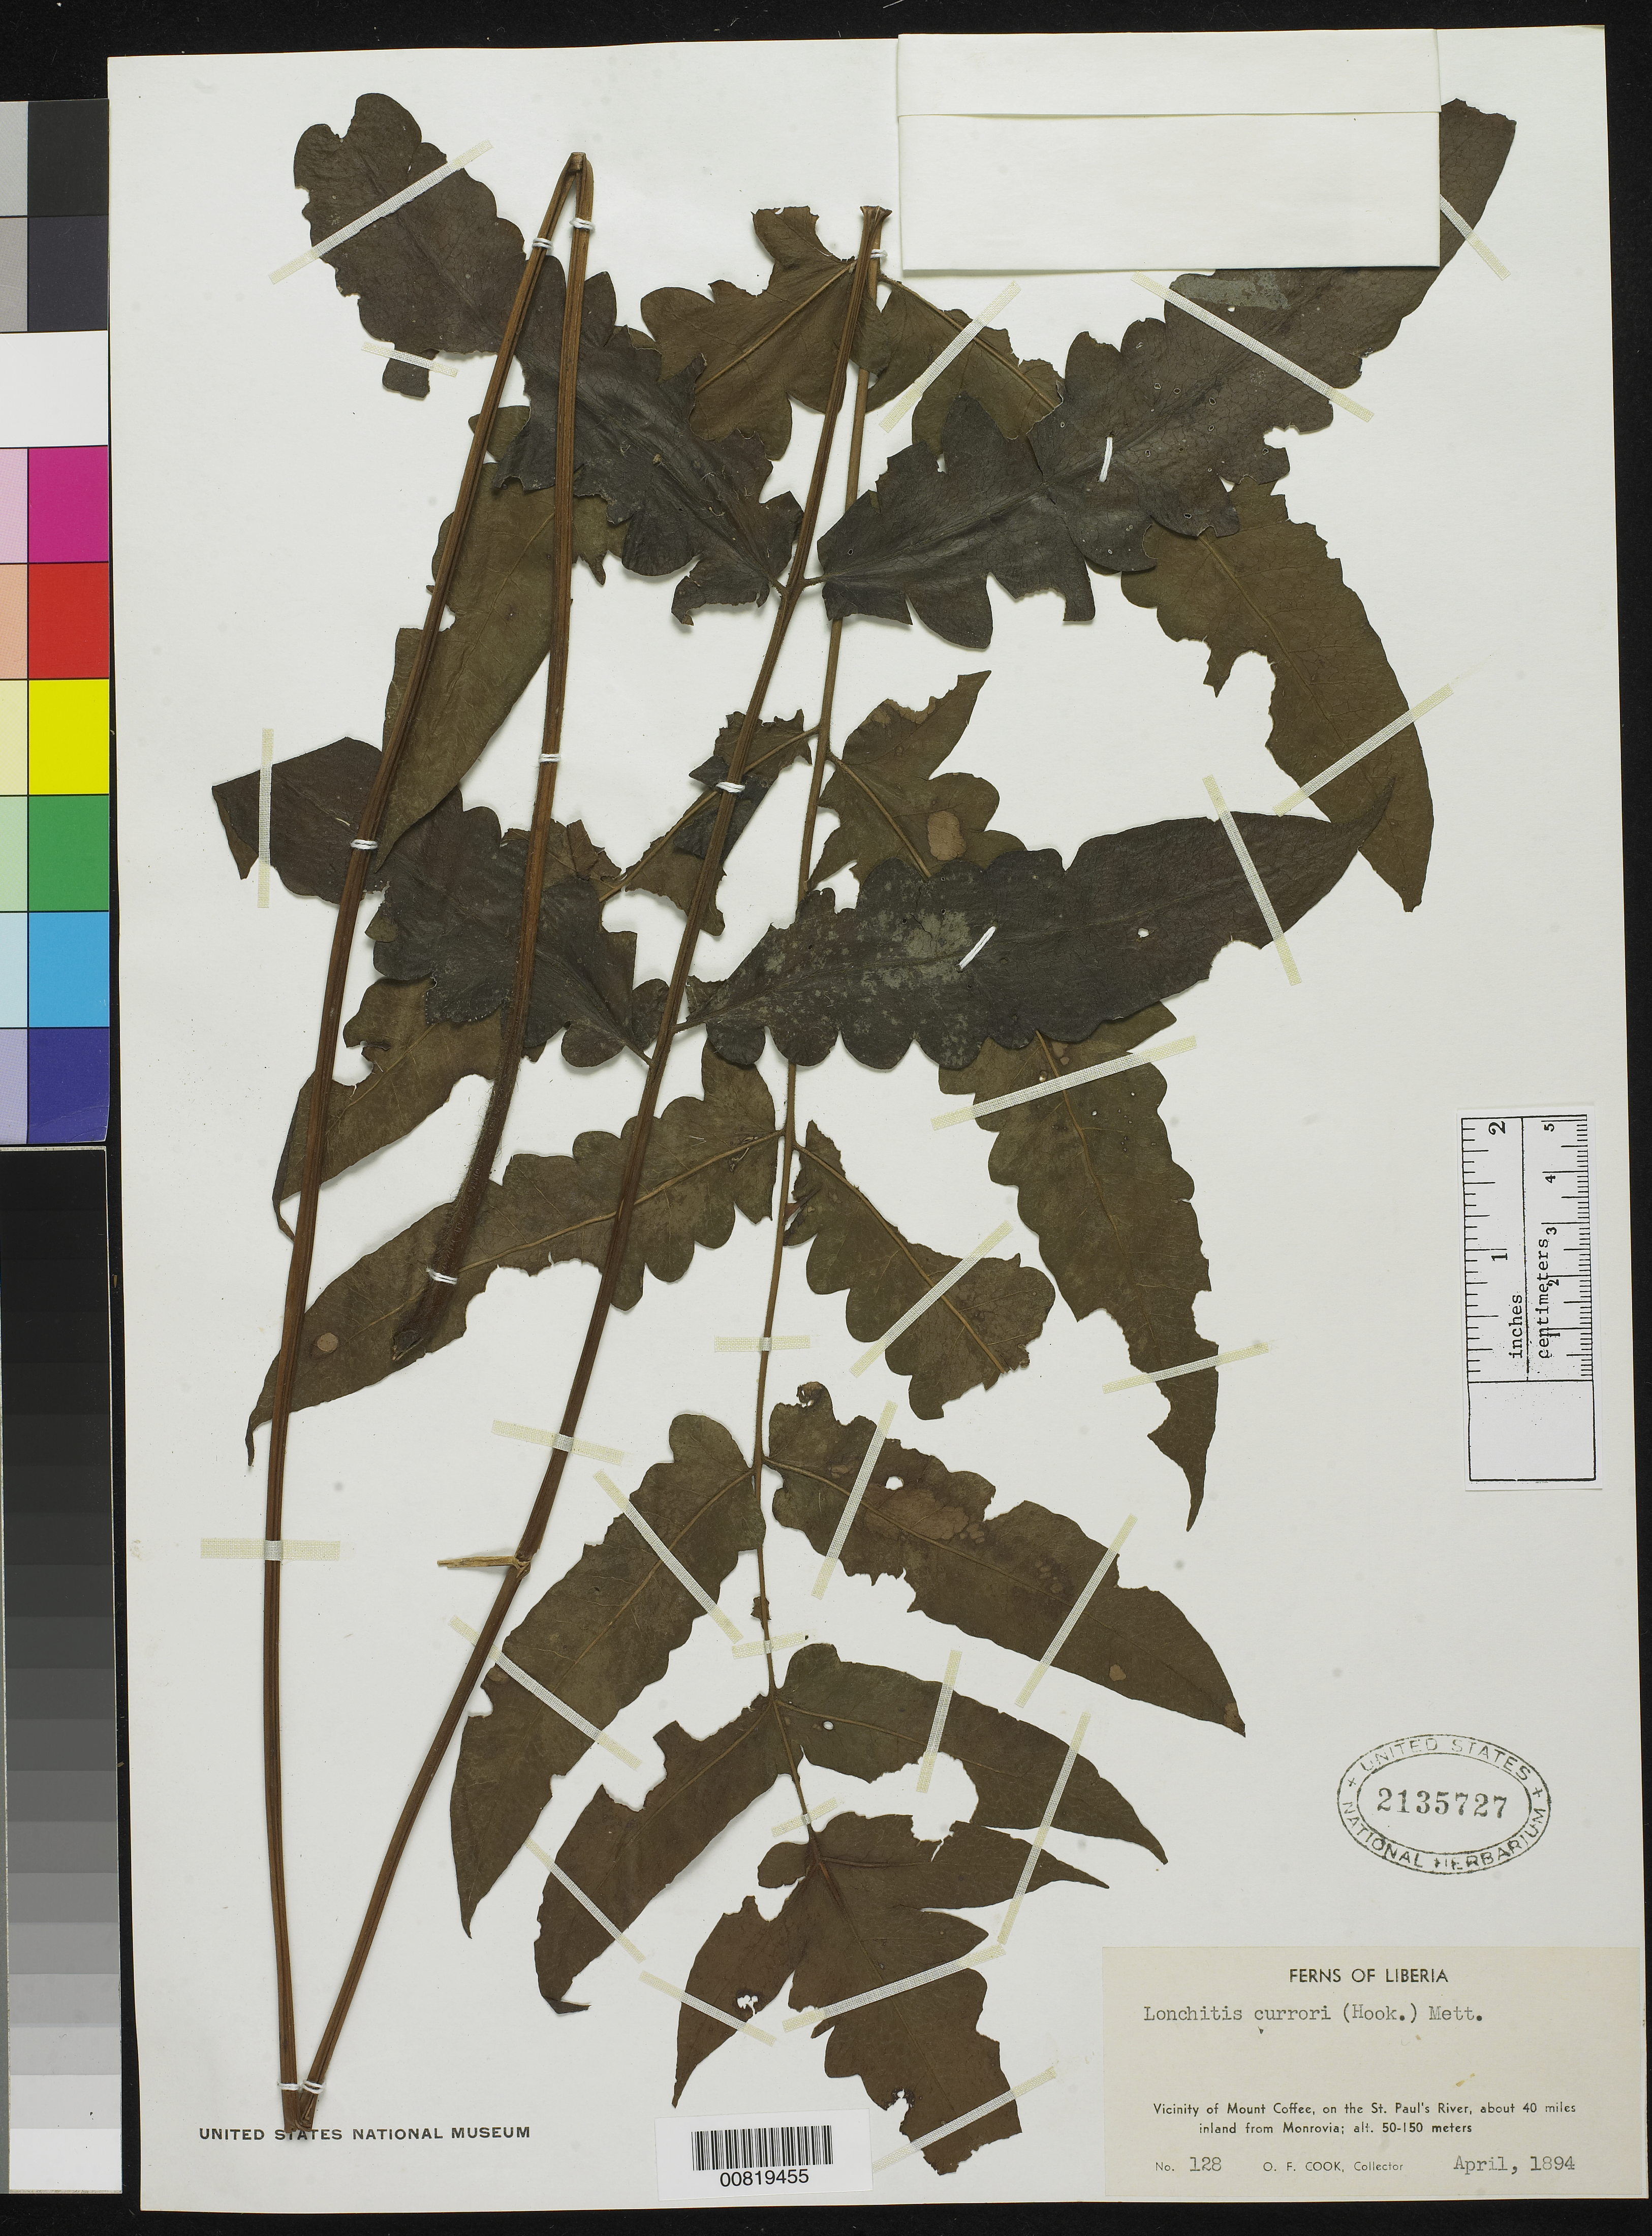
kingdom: Plantae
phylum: Tracheophyta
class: Polypodiopsida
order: Polypodiales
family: Dennstaedtiaceae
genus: Blotiella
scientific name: Blotiella currorii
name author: Hook.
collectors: O. F. Cook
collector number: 128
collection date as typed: Apr 1894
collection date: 1894-04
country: Liberia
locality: Vicinity of Mt. Coffee, on the St. Paul's River, about 40 miles inland from Monrovia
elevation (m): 50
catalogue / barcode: US 2135727